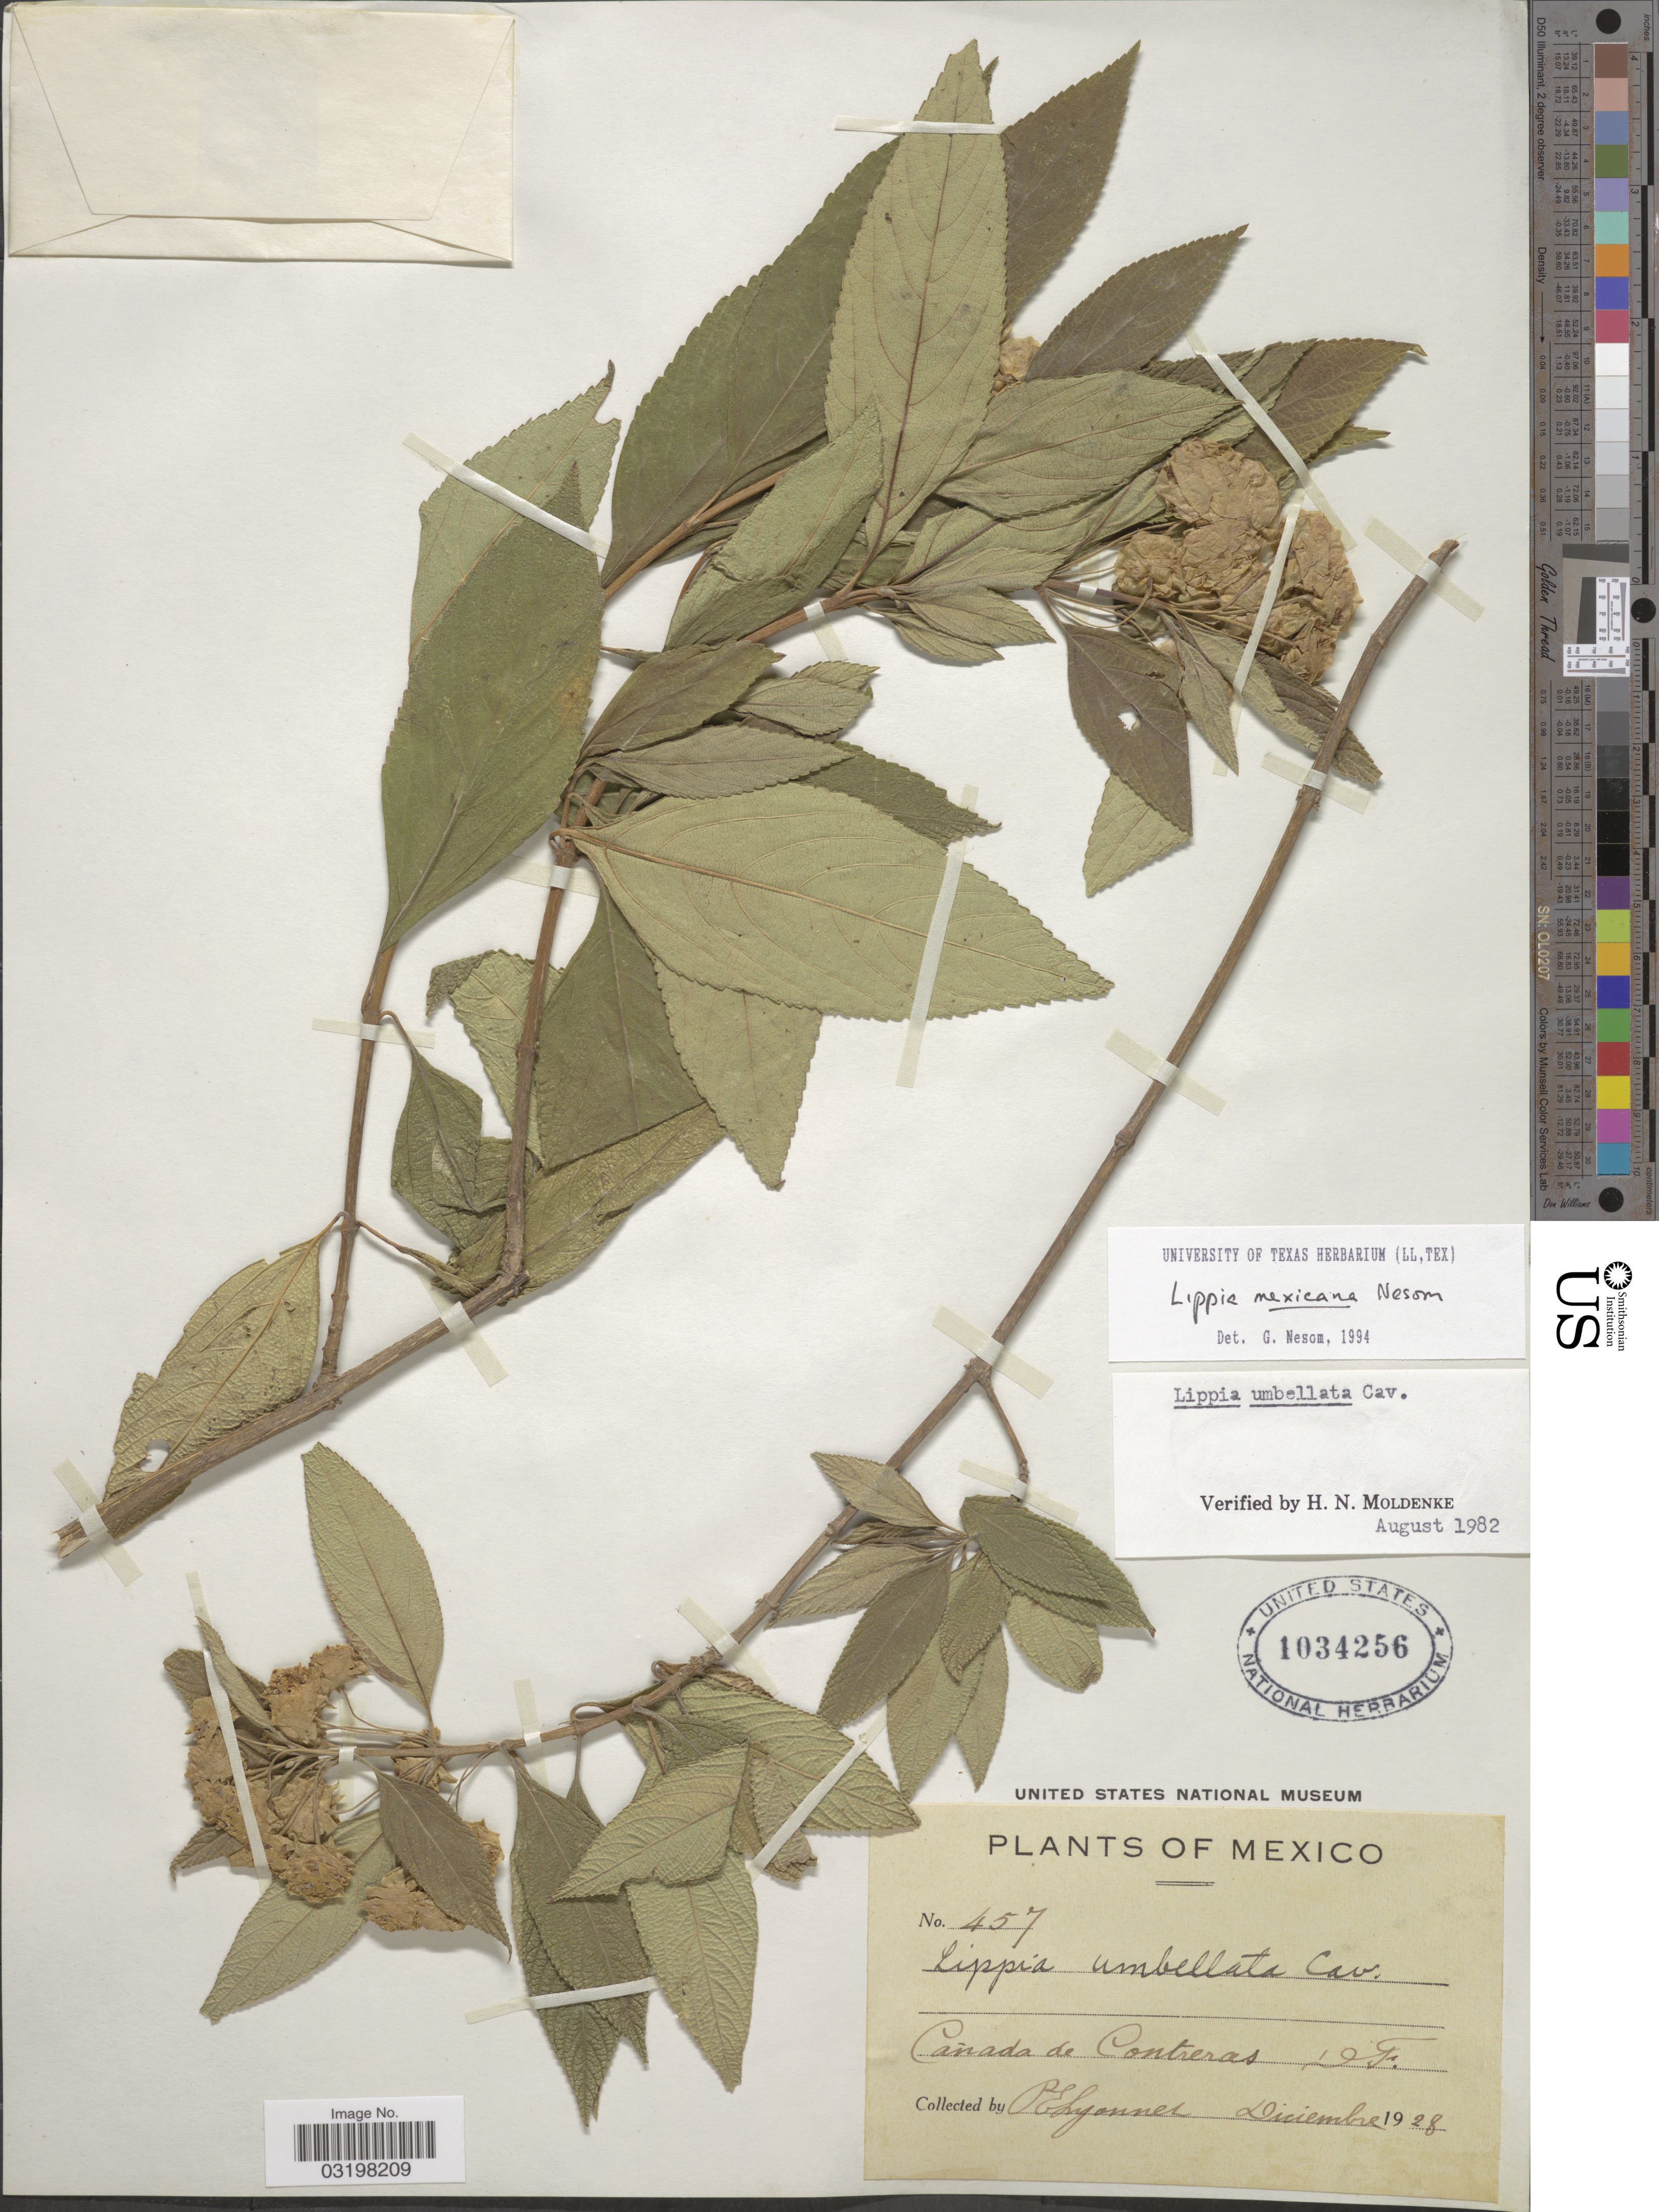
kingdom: Plantae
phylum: Tracheophyta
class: Magnoliopsida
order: Lamiales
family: Verbenaceae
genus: Lippia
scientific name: Lippia mexicana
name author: G.L. Nesom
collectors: E. Lyonnet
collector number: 457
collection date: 1928-12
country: Mexico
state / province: Distrito Federal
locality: Cañada de Contreras.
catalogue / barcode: US 1034256